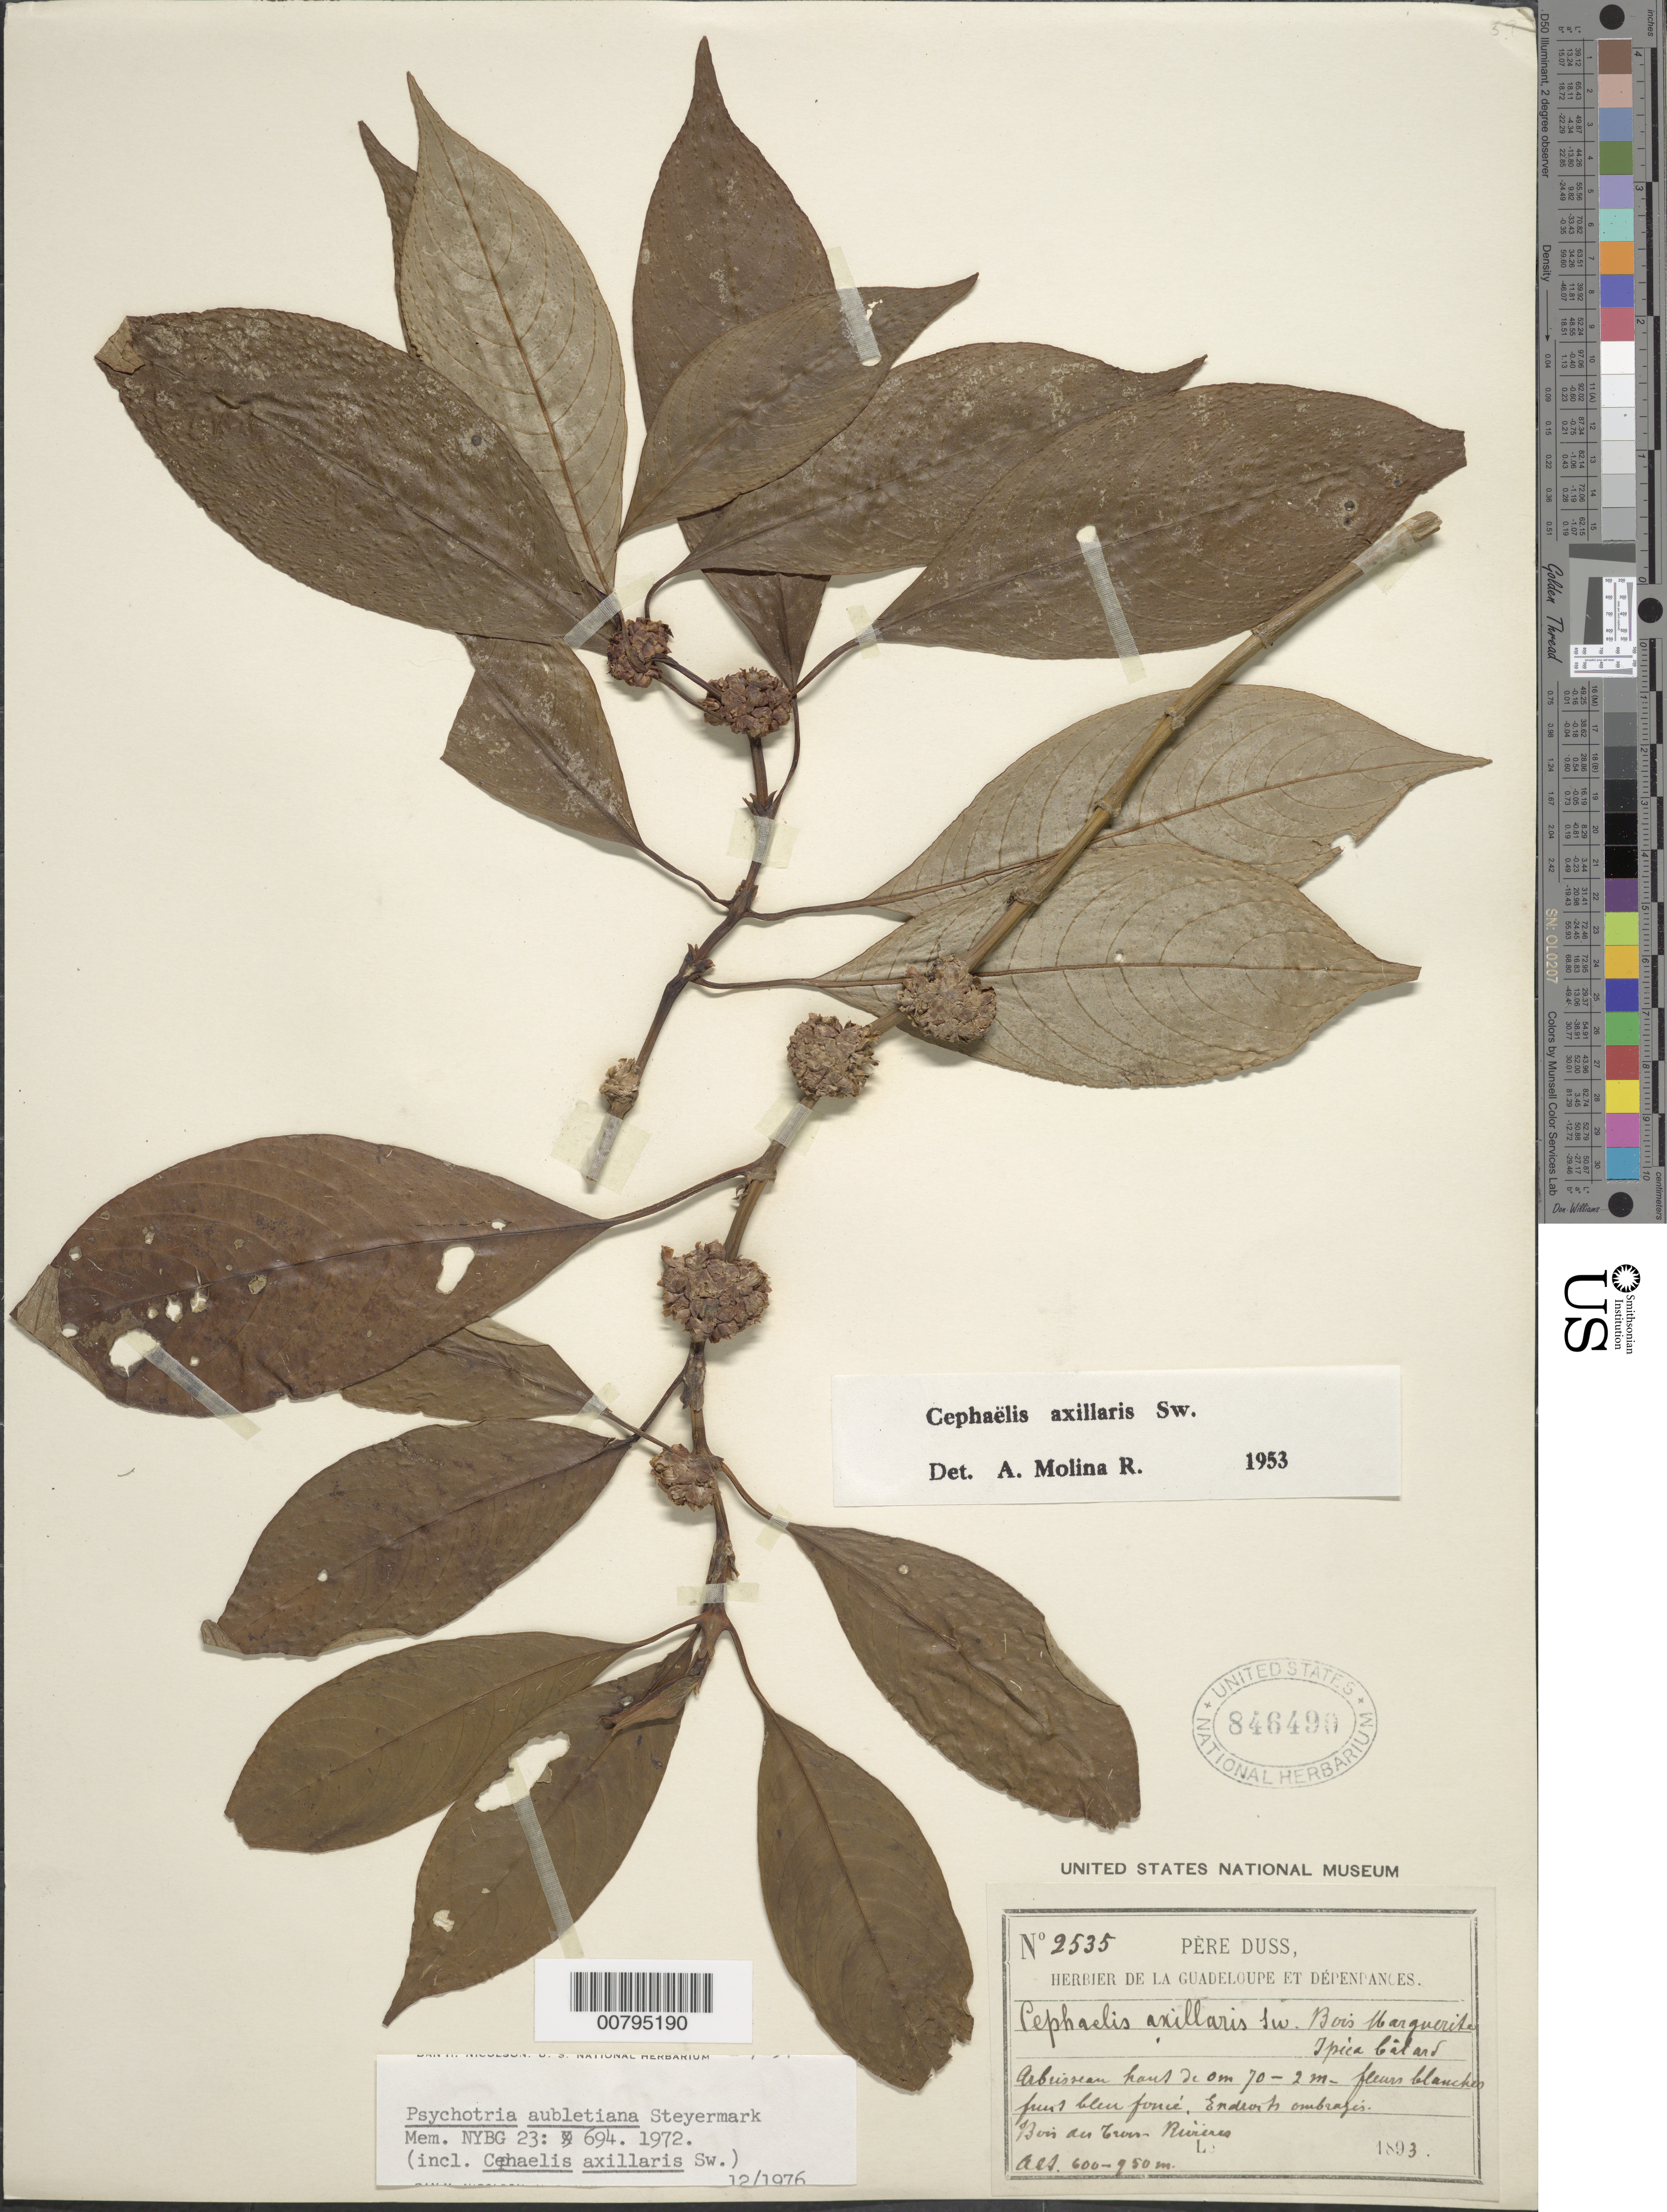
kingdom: Plantae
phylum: Tracheophyta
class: Magnoliopsida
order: Gentianales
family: Rubiaceae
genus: Psychotria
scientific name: Psychotria aubletiana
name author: Steyerm.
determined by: Nicolson, Dan H.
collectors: Père Duss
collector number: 2535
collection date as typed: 1893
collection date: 1893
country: Guadeloupe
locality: Bois au Turn (sp?) Riviers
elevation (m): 600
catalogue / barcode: US 846490